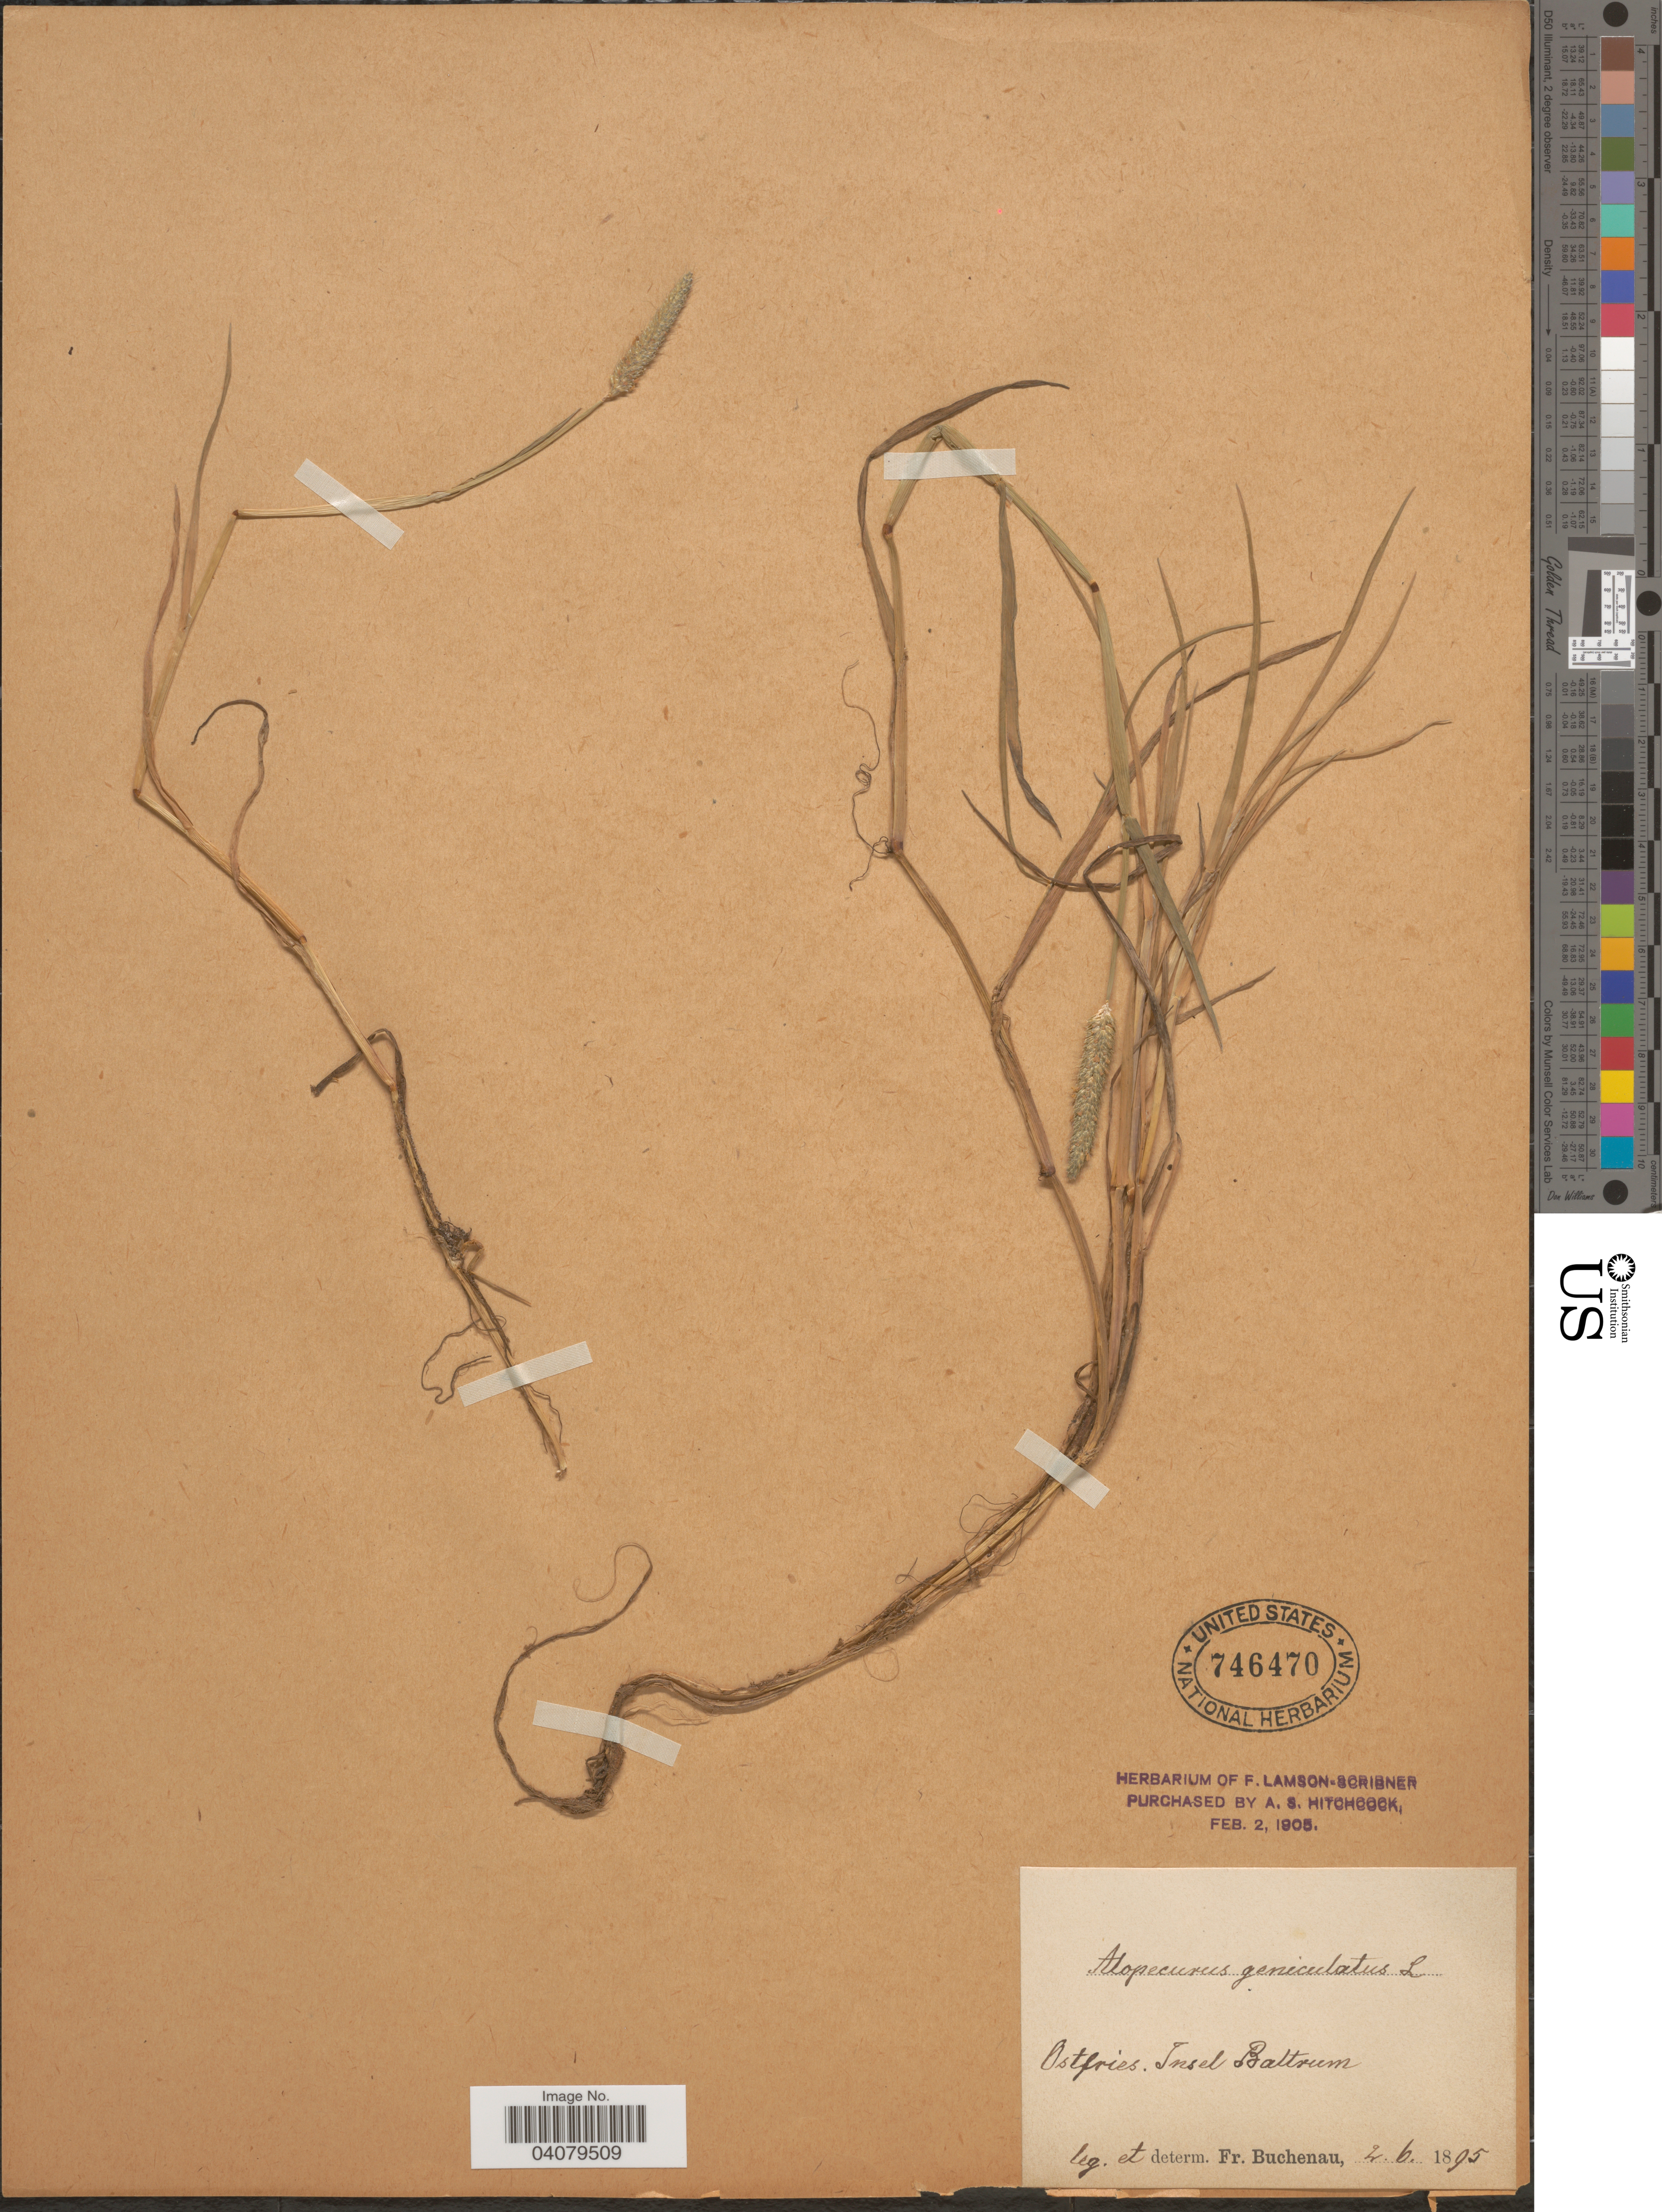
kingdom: Plantae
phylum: Tracheophyta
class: Liliopsida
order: Poales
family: Poaceae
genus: Alopecurus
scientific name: Alopecurus geniculatus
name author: L.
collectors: F. Buchenau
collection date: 1895-06-02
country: Germany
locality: Ostfries. Insel Baltrum.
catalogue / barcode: US 746470